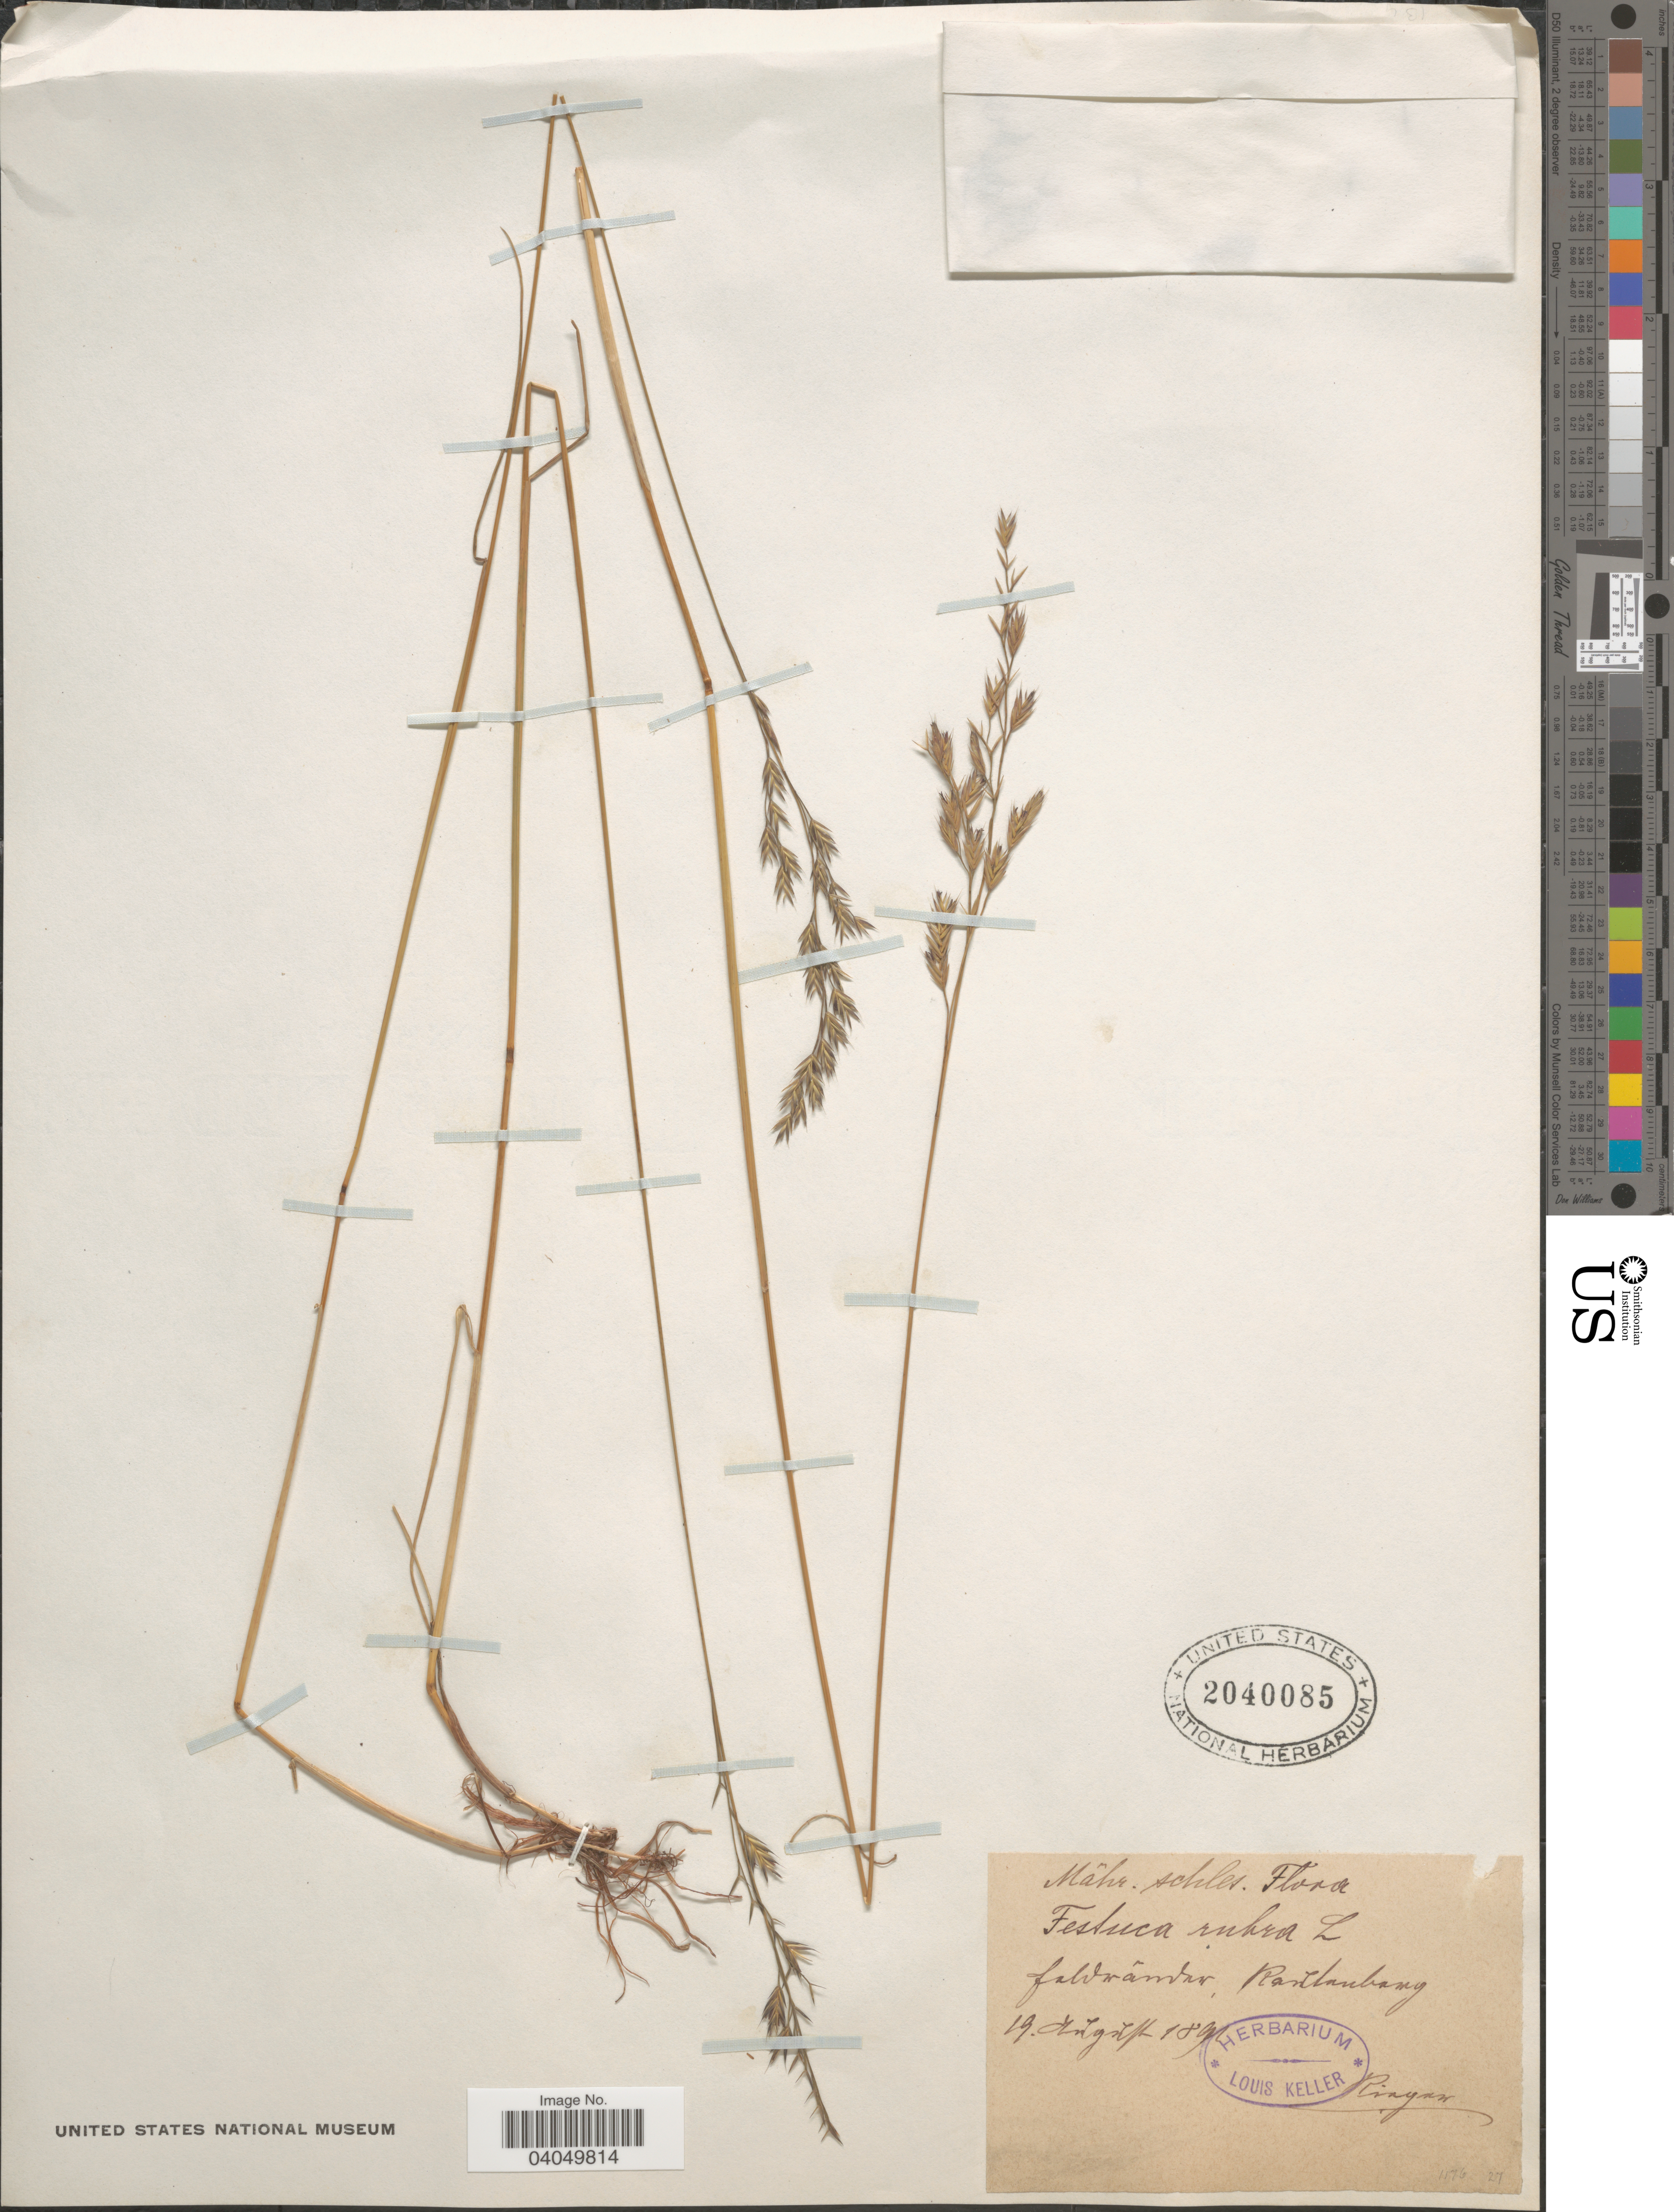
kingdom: Plantae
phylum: Tracheophyta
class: Liliopsida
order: Poales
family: Poaceae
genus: Festuca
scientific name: Festuca rubra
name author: L.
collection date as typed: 19 ! 1891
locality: faldrambar, Rathambang. [interpreted]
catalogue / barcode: US 2040085